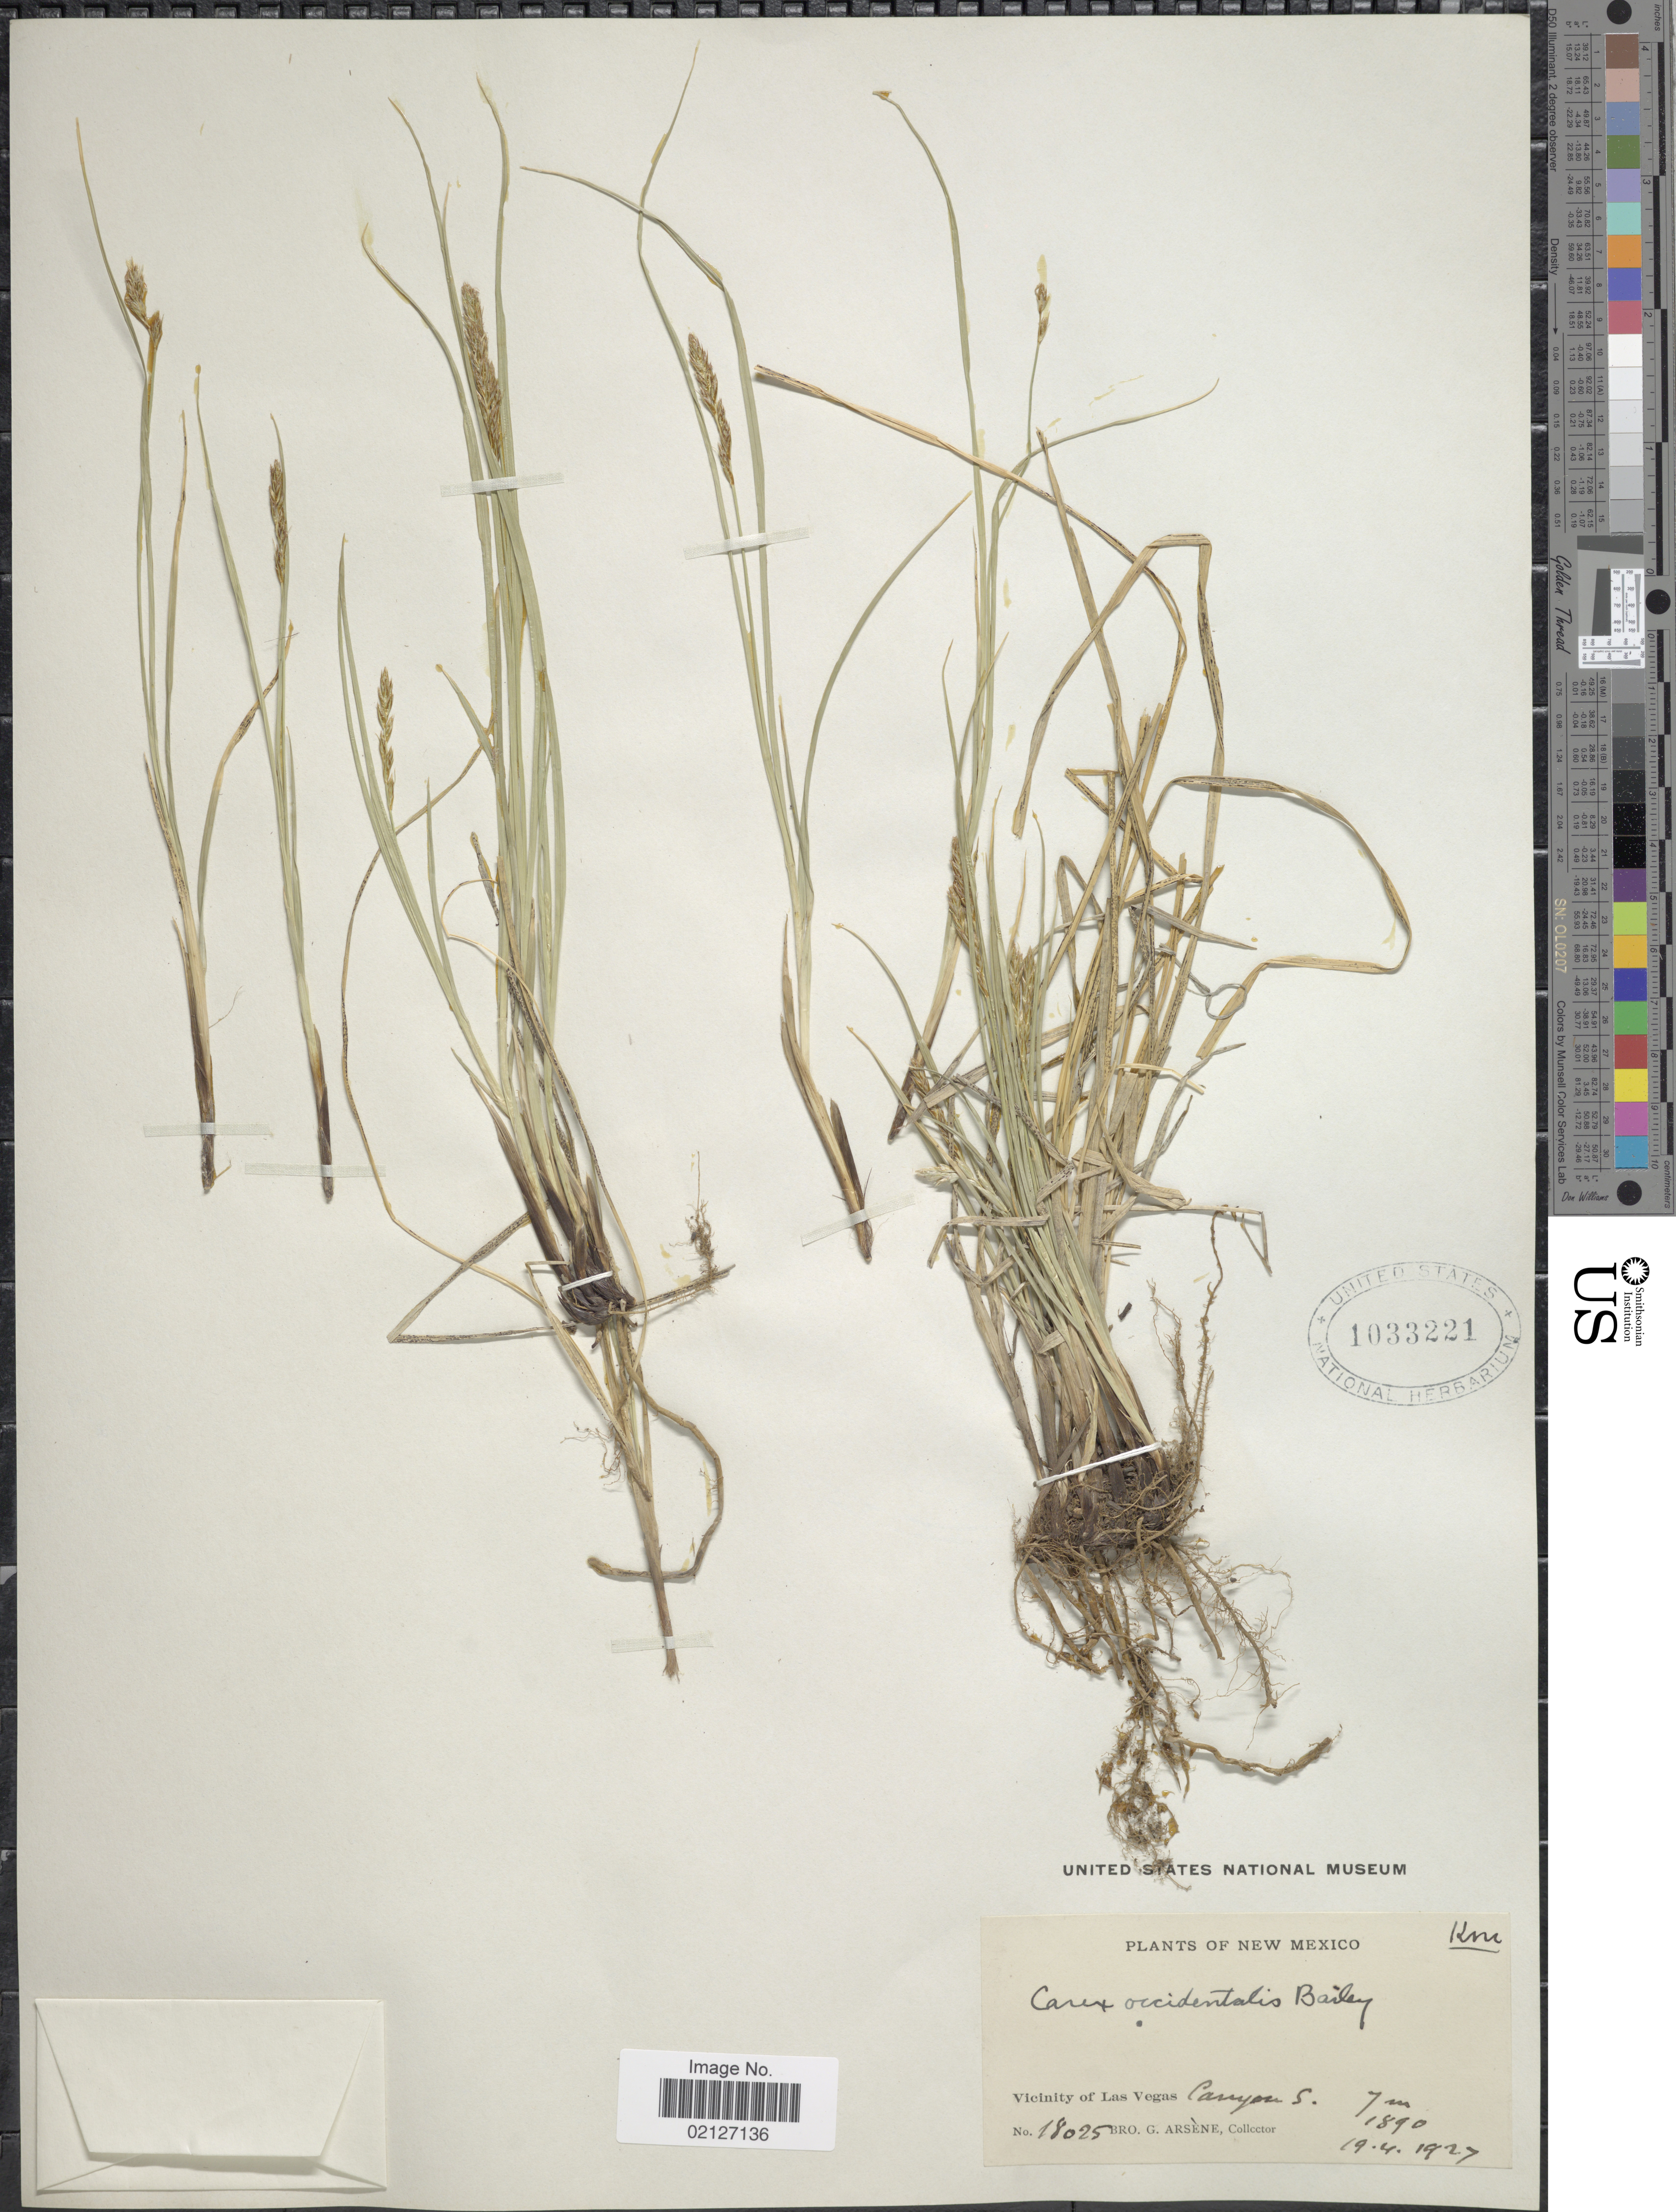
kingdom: Plantae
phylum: Tracheophyta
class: Liliopsida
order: Poales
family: Cyperaceae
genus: Carex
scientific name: Carex occidentalis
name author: L.H. Bailey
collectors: Bro. G. Arsène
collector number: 18025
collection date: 1927-04-19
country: United States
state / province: New Mexico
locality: Vicinity of Las Vegas, Canyon S. 7 mi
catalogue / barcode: US 1033221